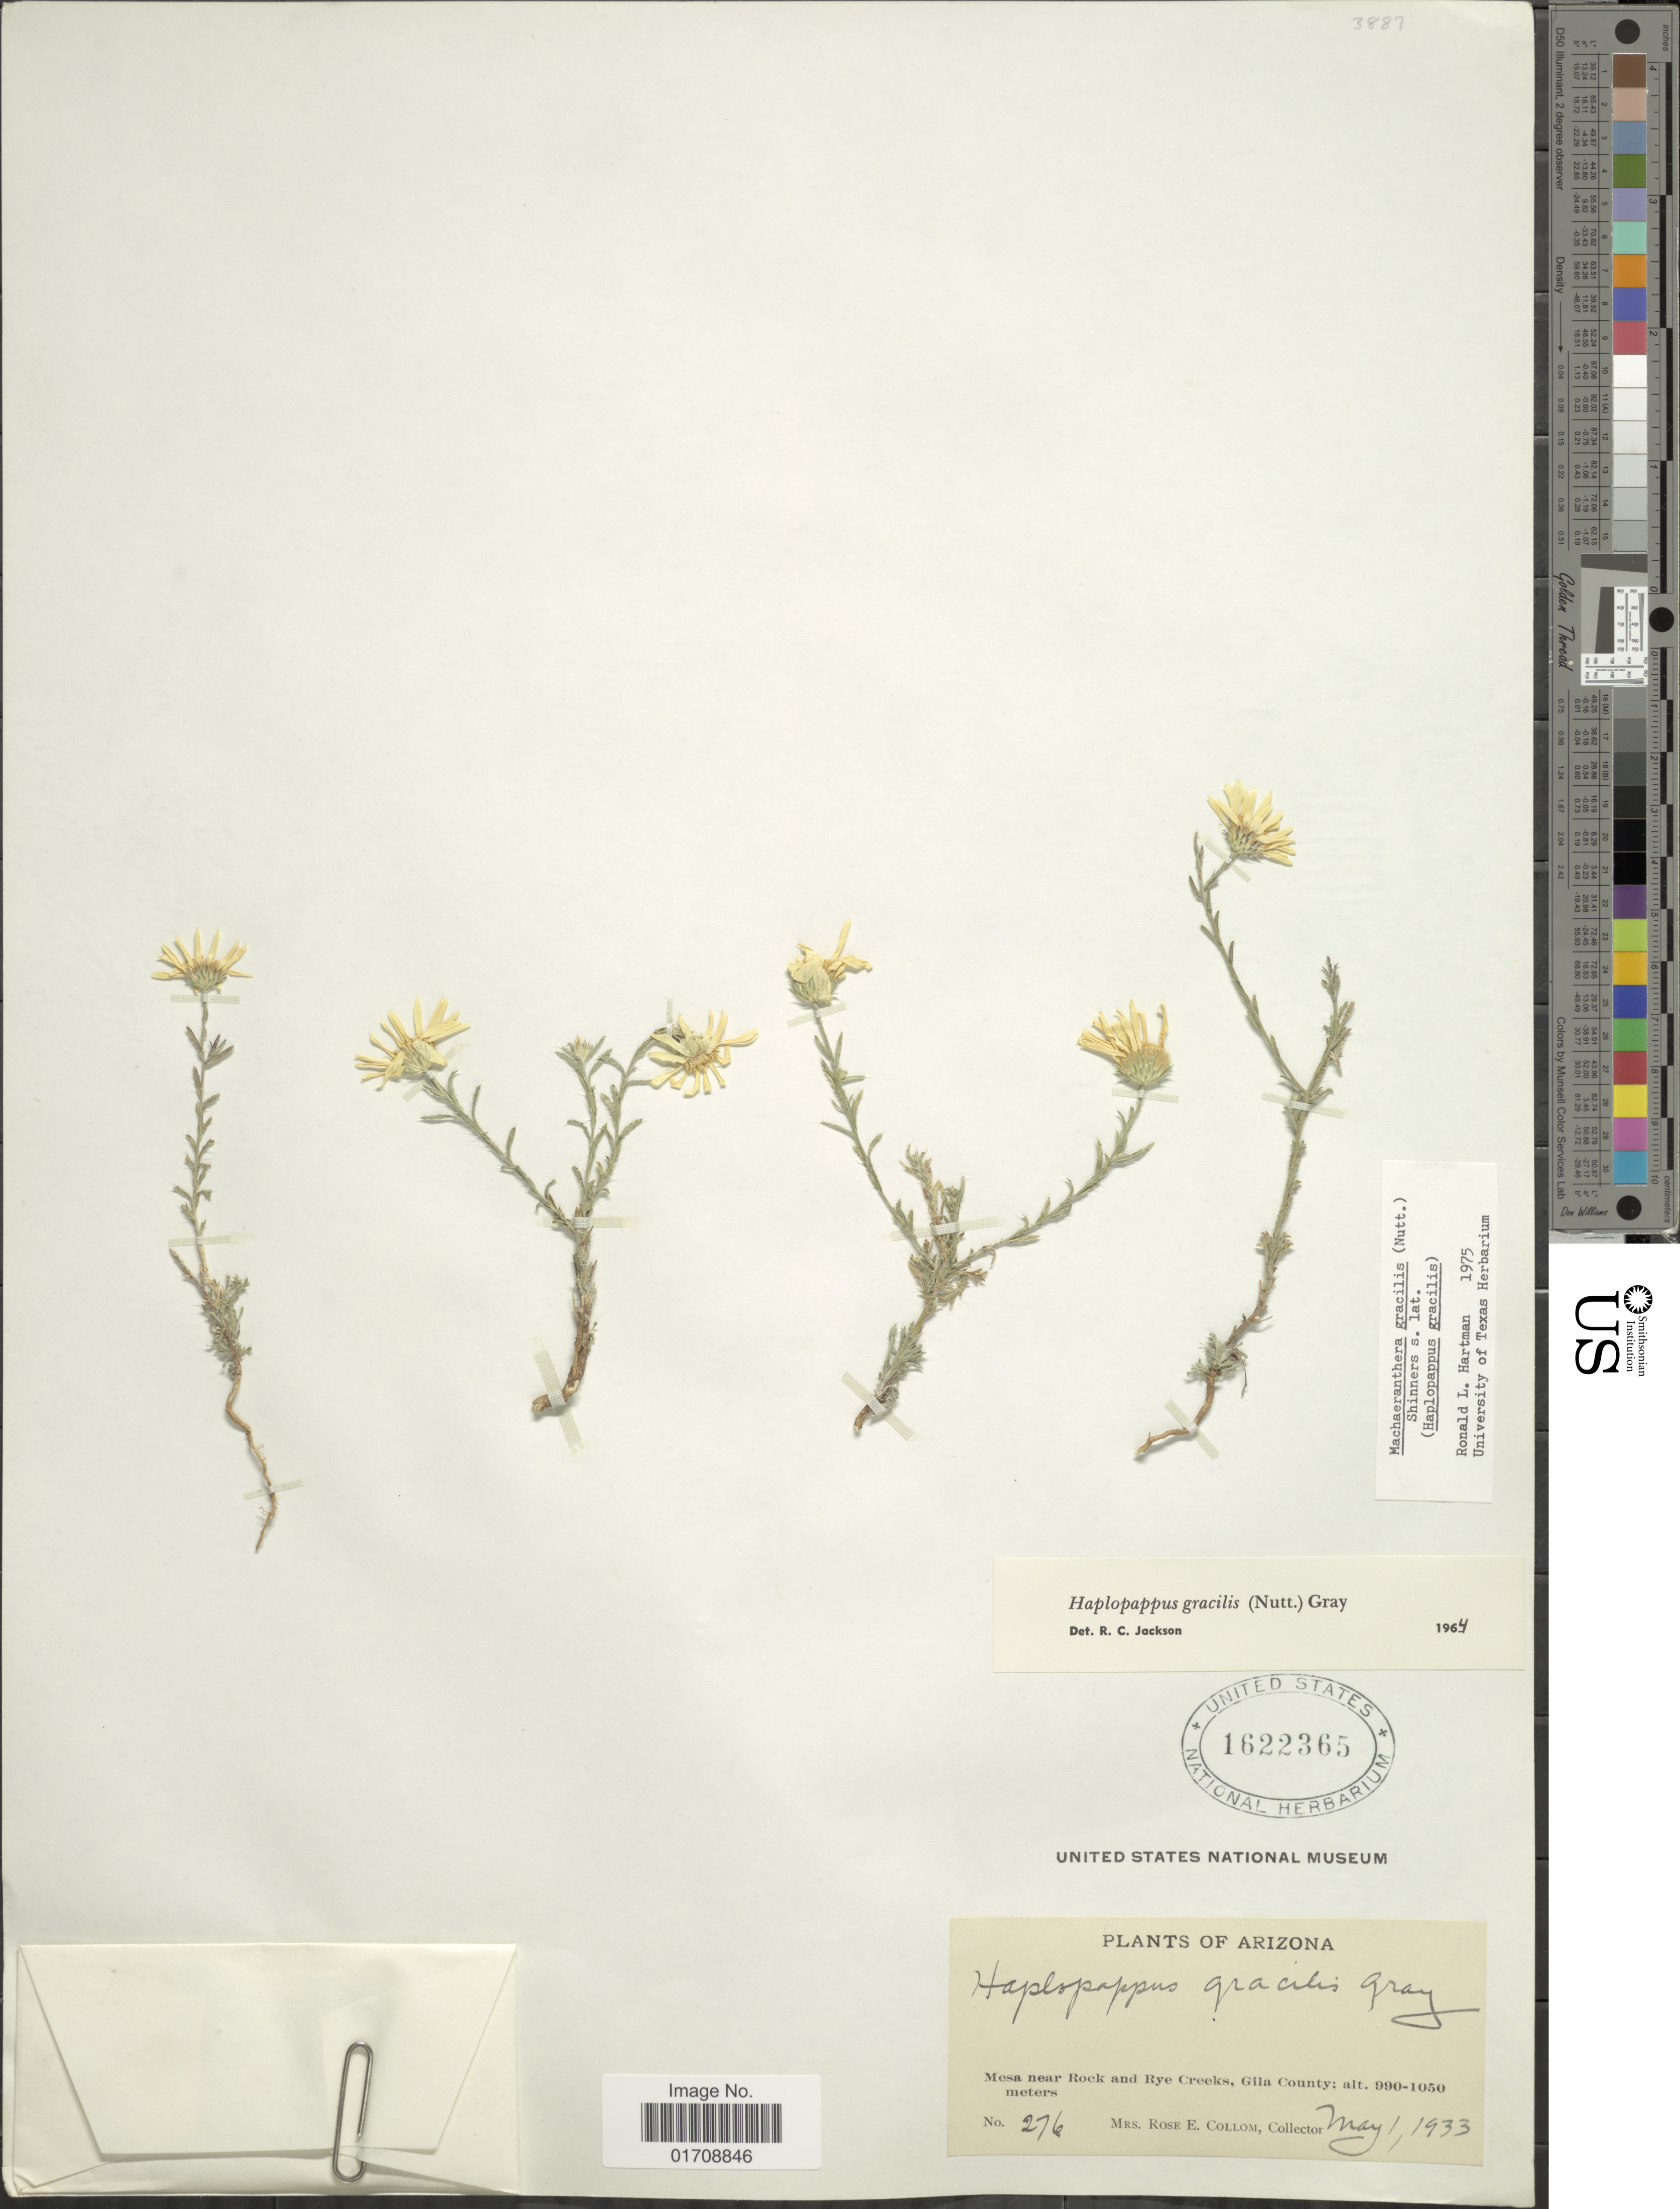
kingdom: Plantae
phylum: Tracheophyta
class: Magnoliopsida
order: Asterales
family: Asteraceae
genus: Machaeranthera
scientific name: Machaeranthera gracilis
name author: (Nutt.) Shinners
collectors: R. E. Collom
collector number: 276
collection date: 1933-05-01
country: United States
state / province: Arizona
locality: Mesa near Rock and Rye Creeks, Gila County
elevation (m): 990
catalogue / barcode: US 1622365